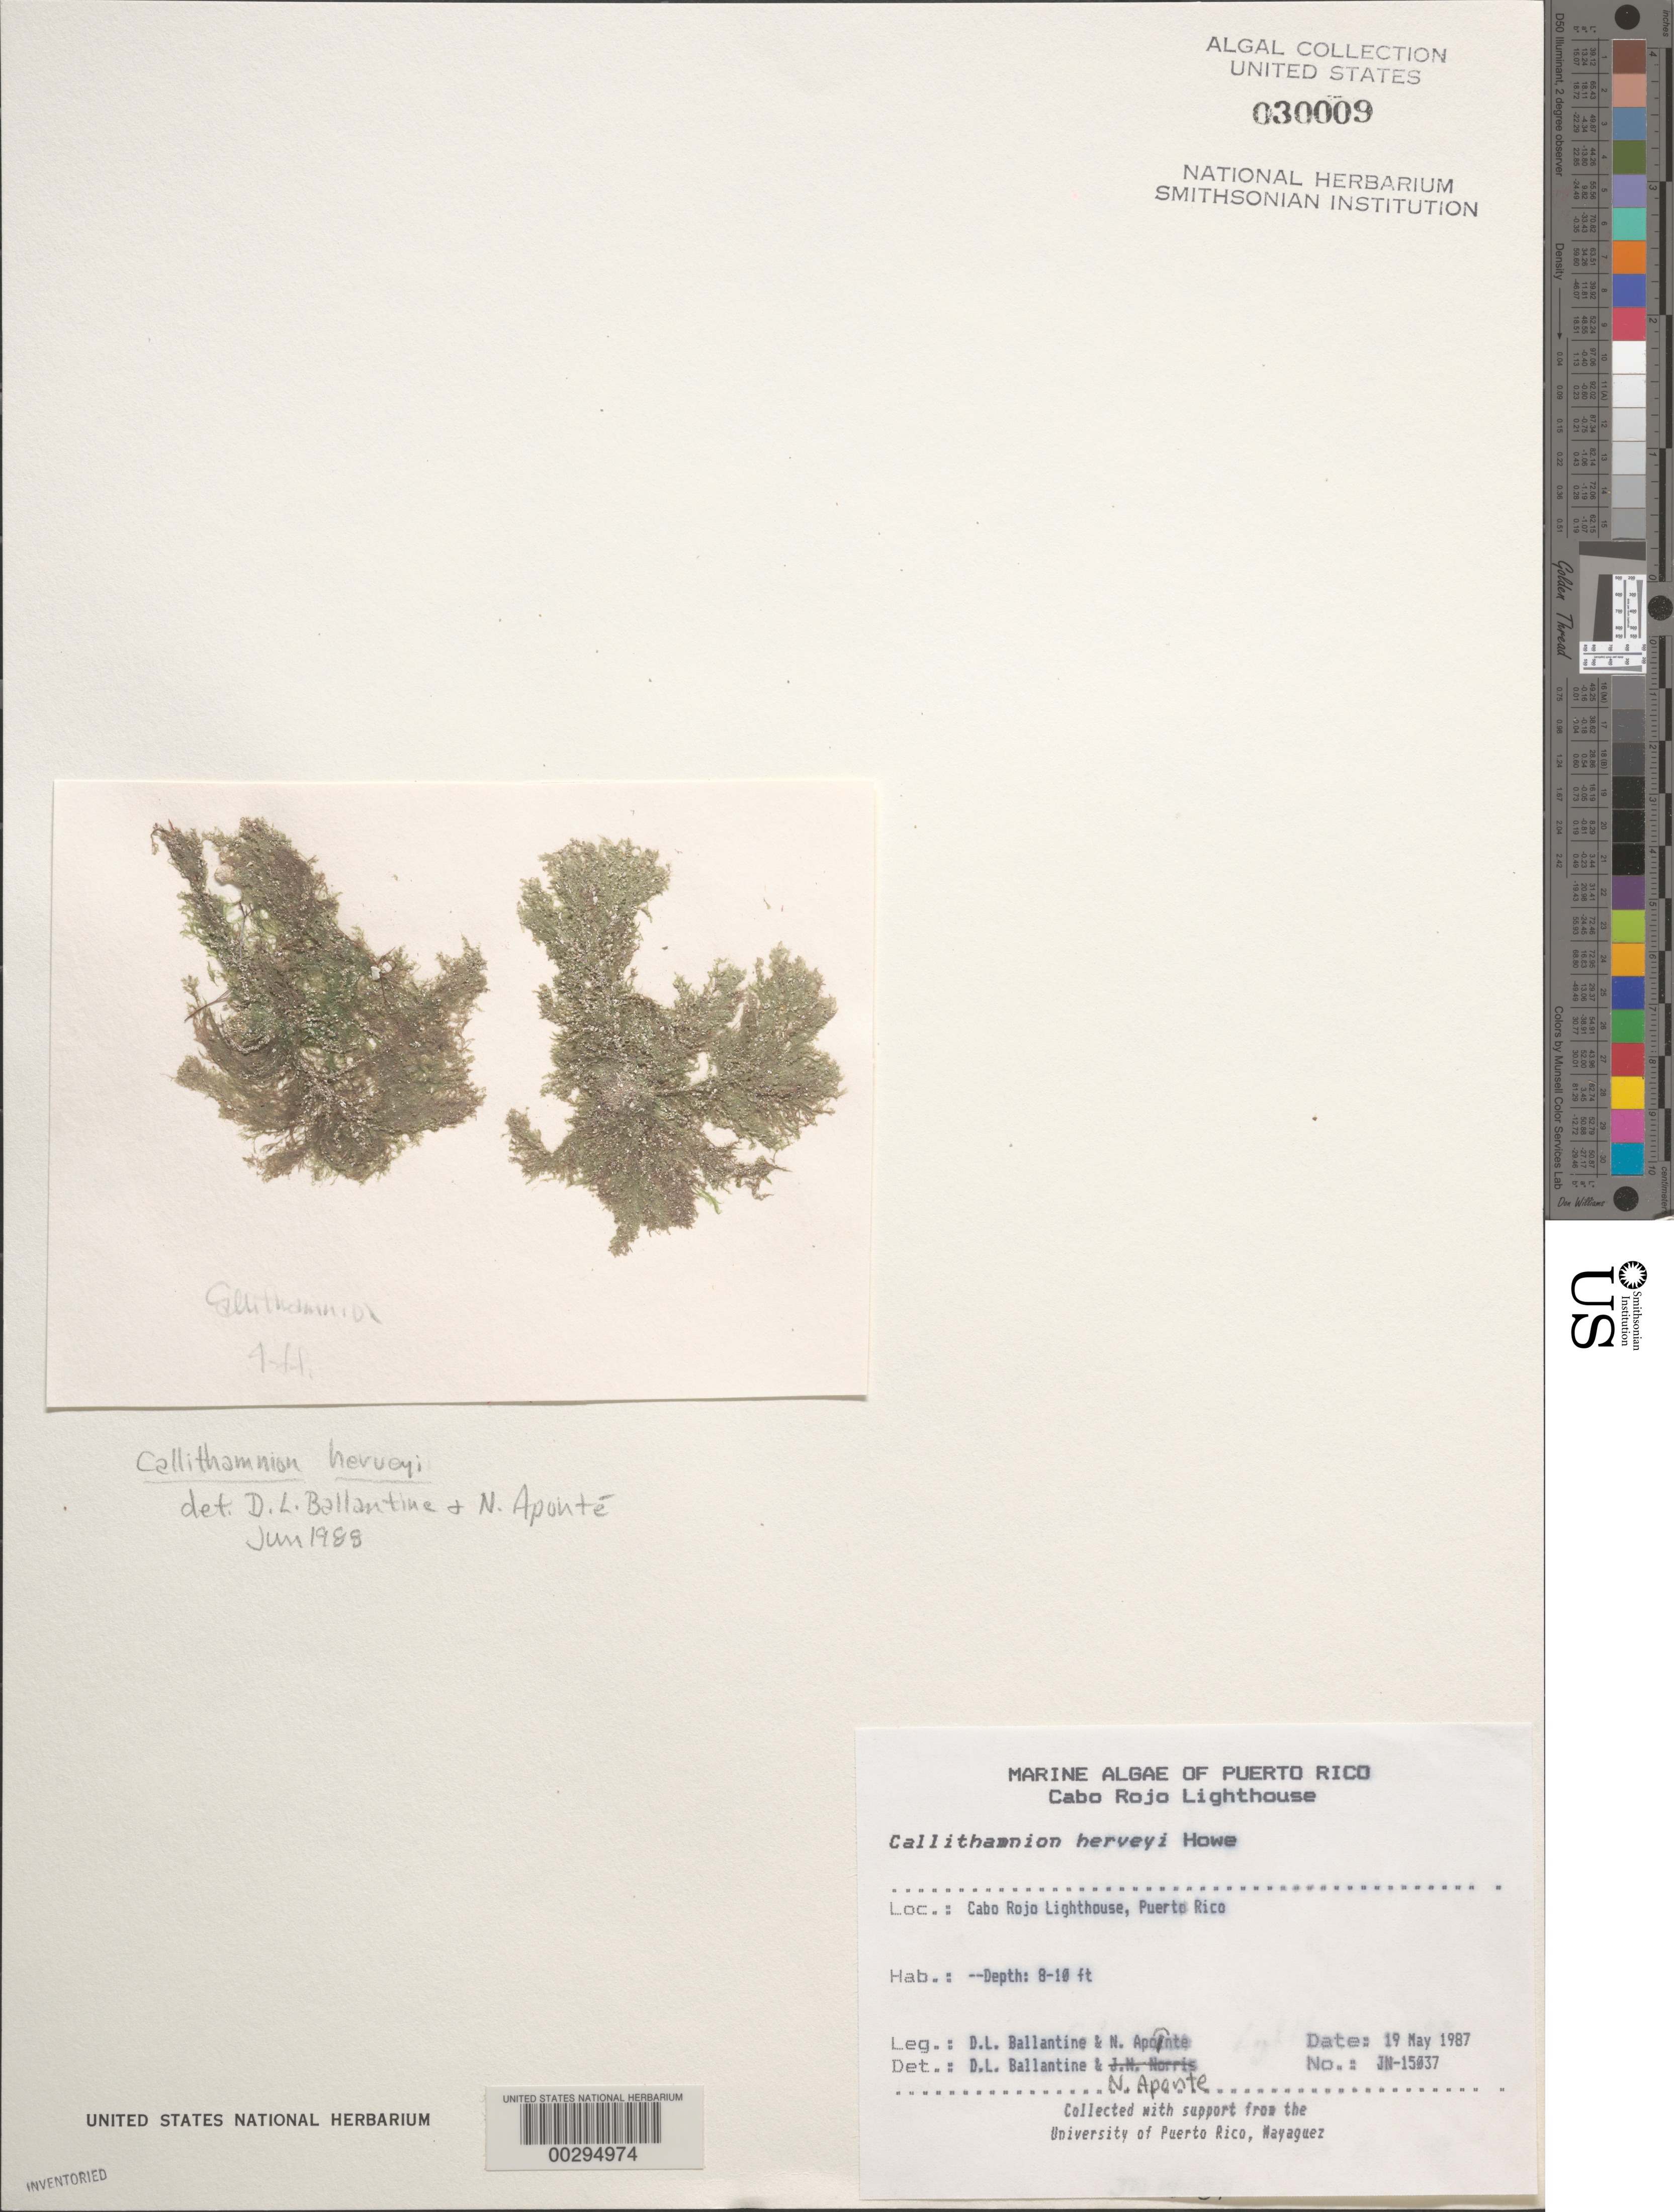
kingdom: Plantae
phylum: Rhodophyta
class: Florideophyceae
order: Ceramiales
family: Callithamniaceae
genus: Aglaothamnion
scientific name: Aglaothamnion herveyi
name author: (M. Howe) N.E.Aponte et al.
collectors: D.L. Ballantine & N. E. Aponte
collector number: JN-15037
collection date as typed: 19 May 1987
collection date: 1987-05-19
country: Puerto Rico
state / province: Cabo Rojo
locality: Cabo Rojo Lighthouse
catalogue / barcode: US 30009